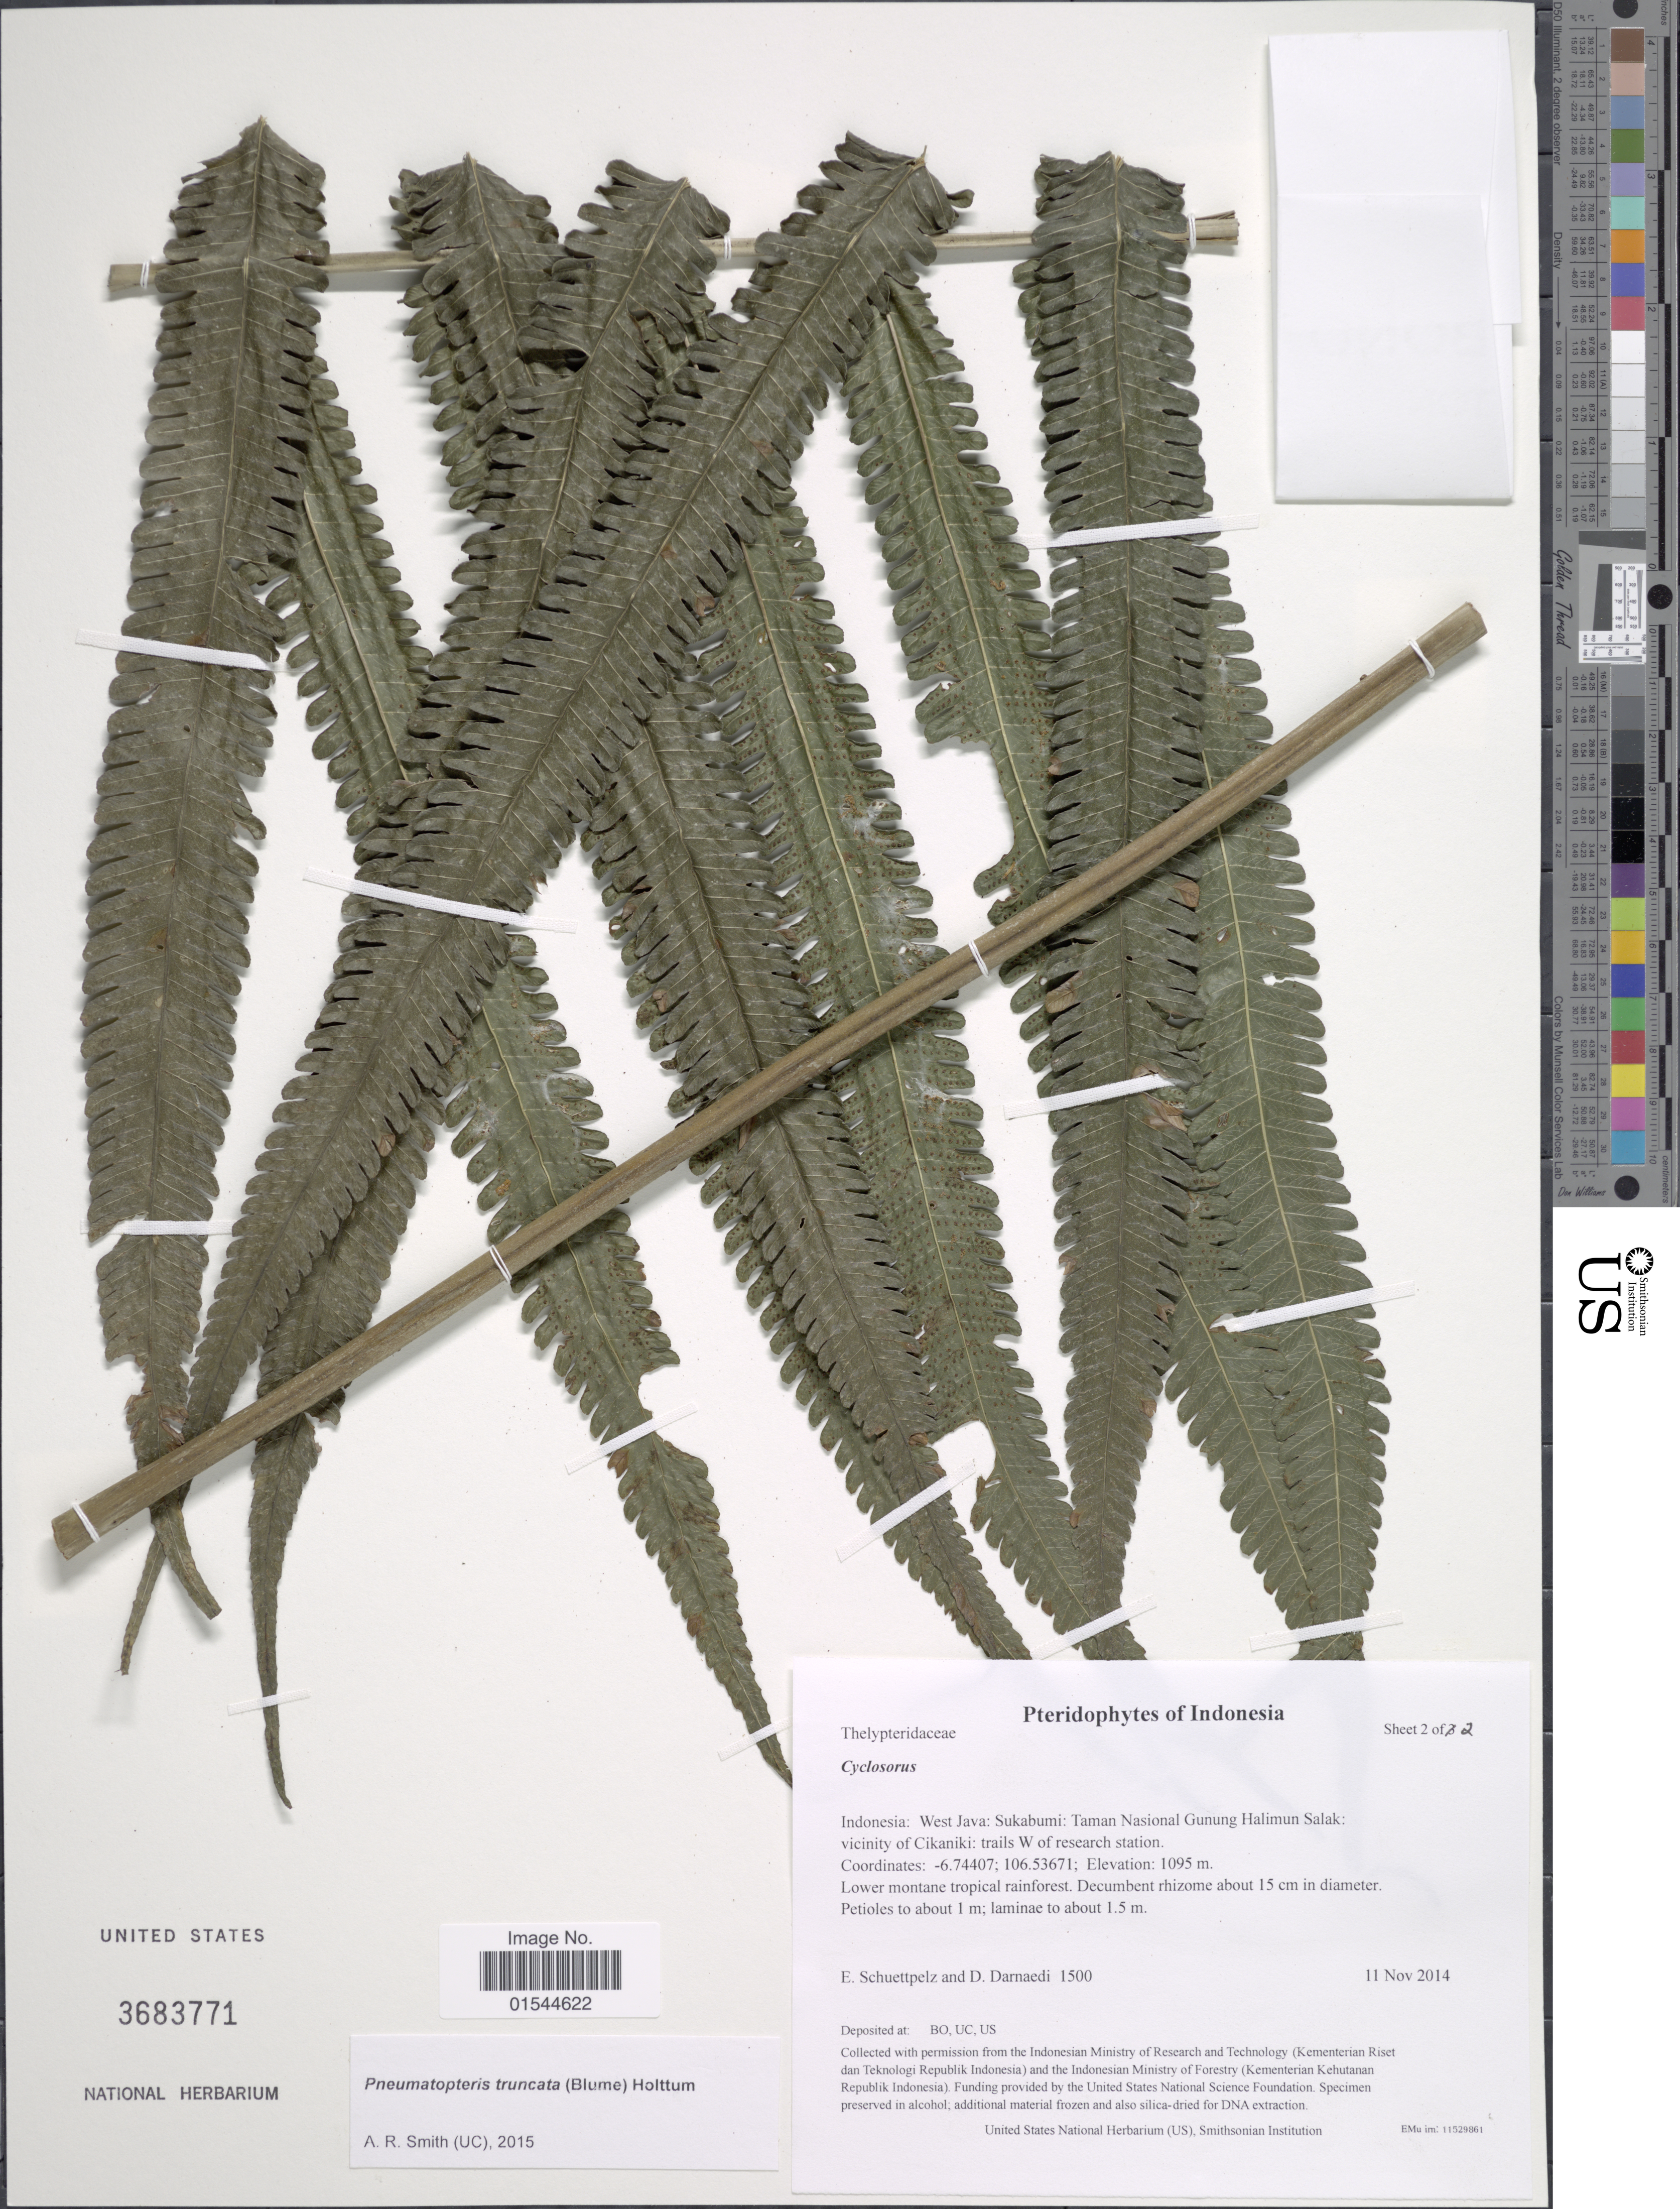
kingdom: Plantae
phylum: Tracheophyta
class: Polypodiopsida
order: Polypodiales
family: Thelypteridaceae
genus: Pneumatopteris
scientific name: Pneumatopteris truncata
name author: (Poir.) Holttum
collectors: E. Schuettpelz & D. Darnaedi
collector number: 1500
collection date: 2014-11-11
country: Indonesia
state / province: Java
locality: Indonesia: West Java: Sukabumi: Taman Nasional Gunung Halimun Salak: vicinity of Cikaniki: trails W of research station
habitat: Lower montane tropical rainforest.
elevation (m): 1095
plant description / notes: Collected with permission from the Indonesian Ministry of Research and Technology (Kementerian Riset dan Teknologi Republik Indonesia) and the Indonesian Ministry of Forestry (Kementerian Kehutanan Republik Indonesia).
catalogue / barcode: US 3683771